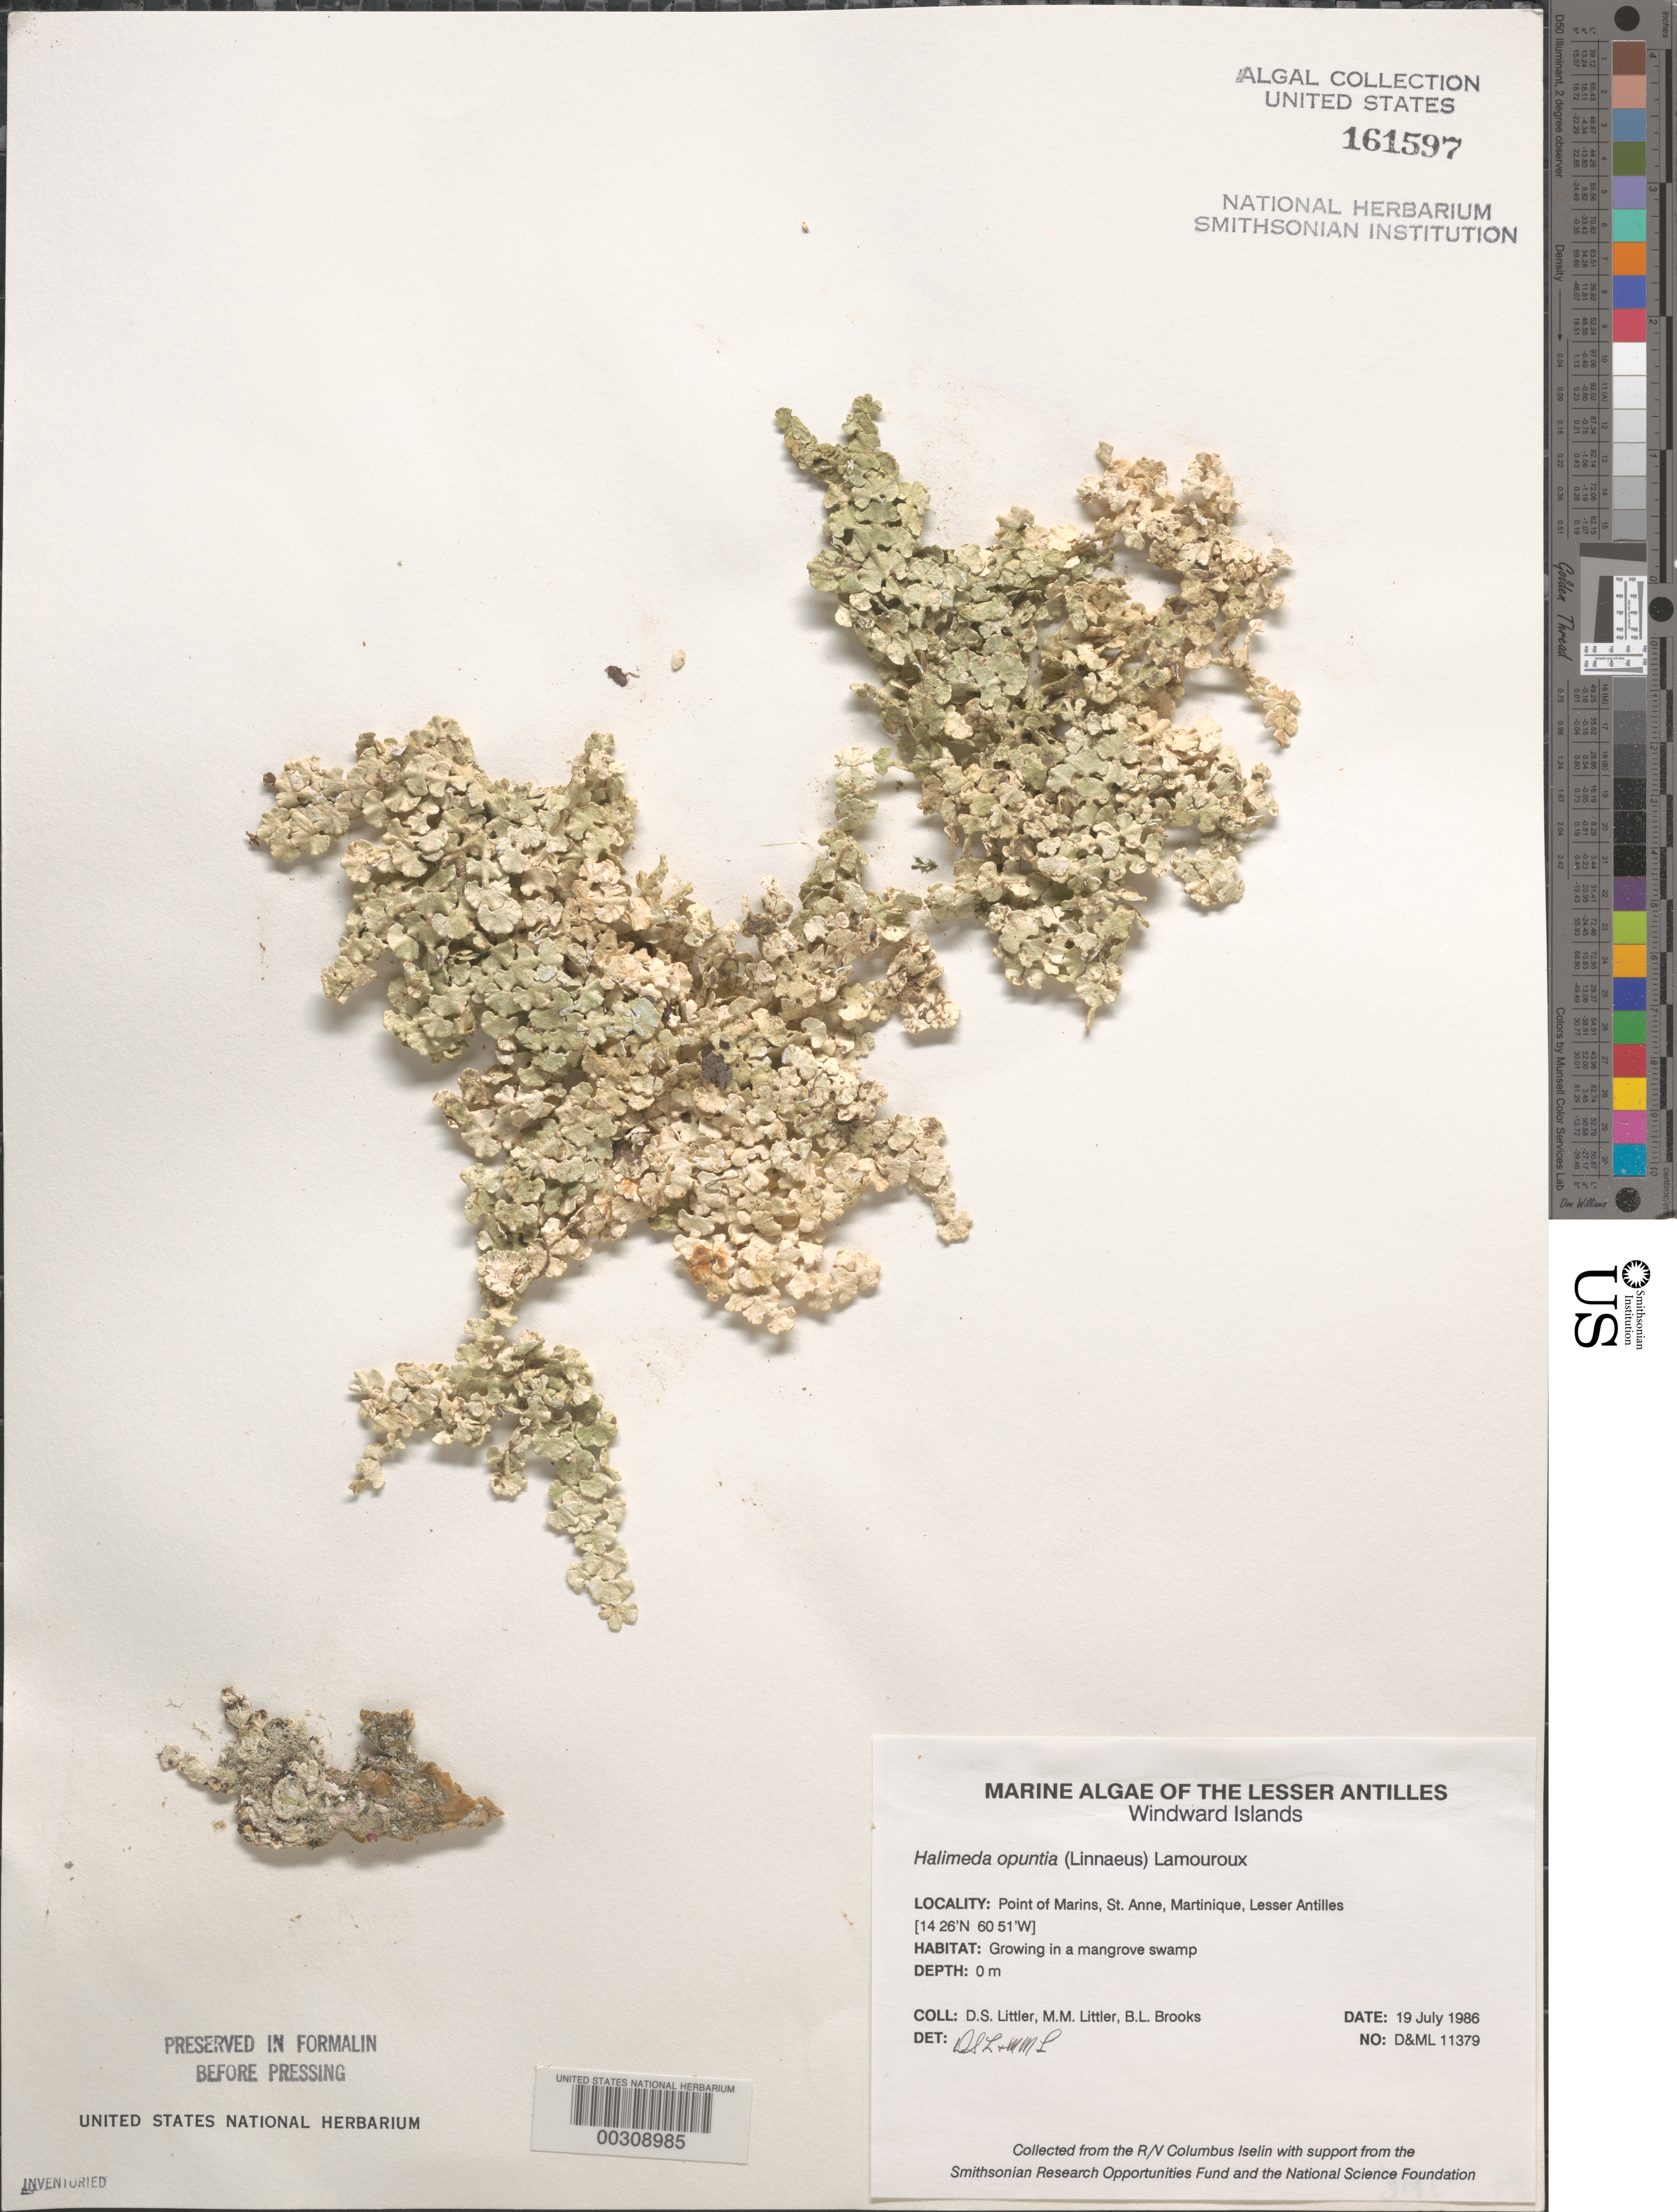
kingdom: Plantae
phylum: Chlorophyta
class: Ulvophyceae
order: Bryopsidales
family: Halimedaceae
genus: Halimeda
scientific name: Halimeda opuntia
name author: (L.) J.V.Lamouroux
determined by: Littler, D. S.; Littler, M. M.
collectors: D. S. Littler, M. M. Littler & B. Brooks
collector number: D&ML 11379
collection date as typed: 17 Jul 1986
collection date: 1986-07-17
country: Martinique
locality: Pointe de Marins, St. Anne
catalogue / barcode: US 161597